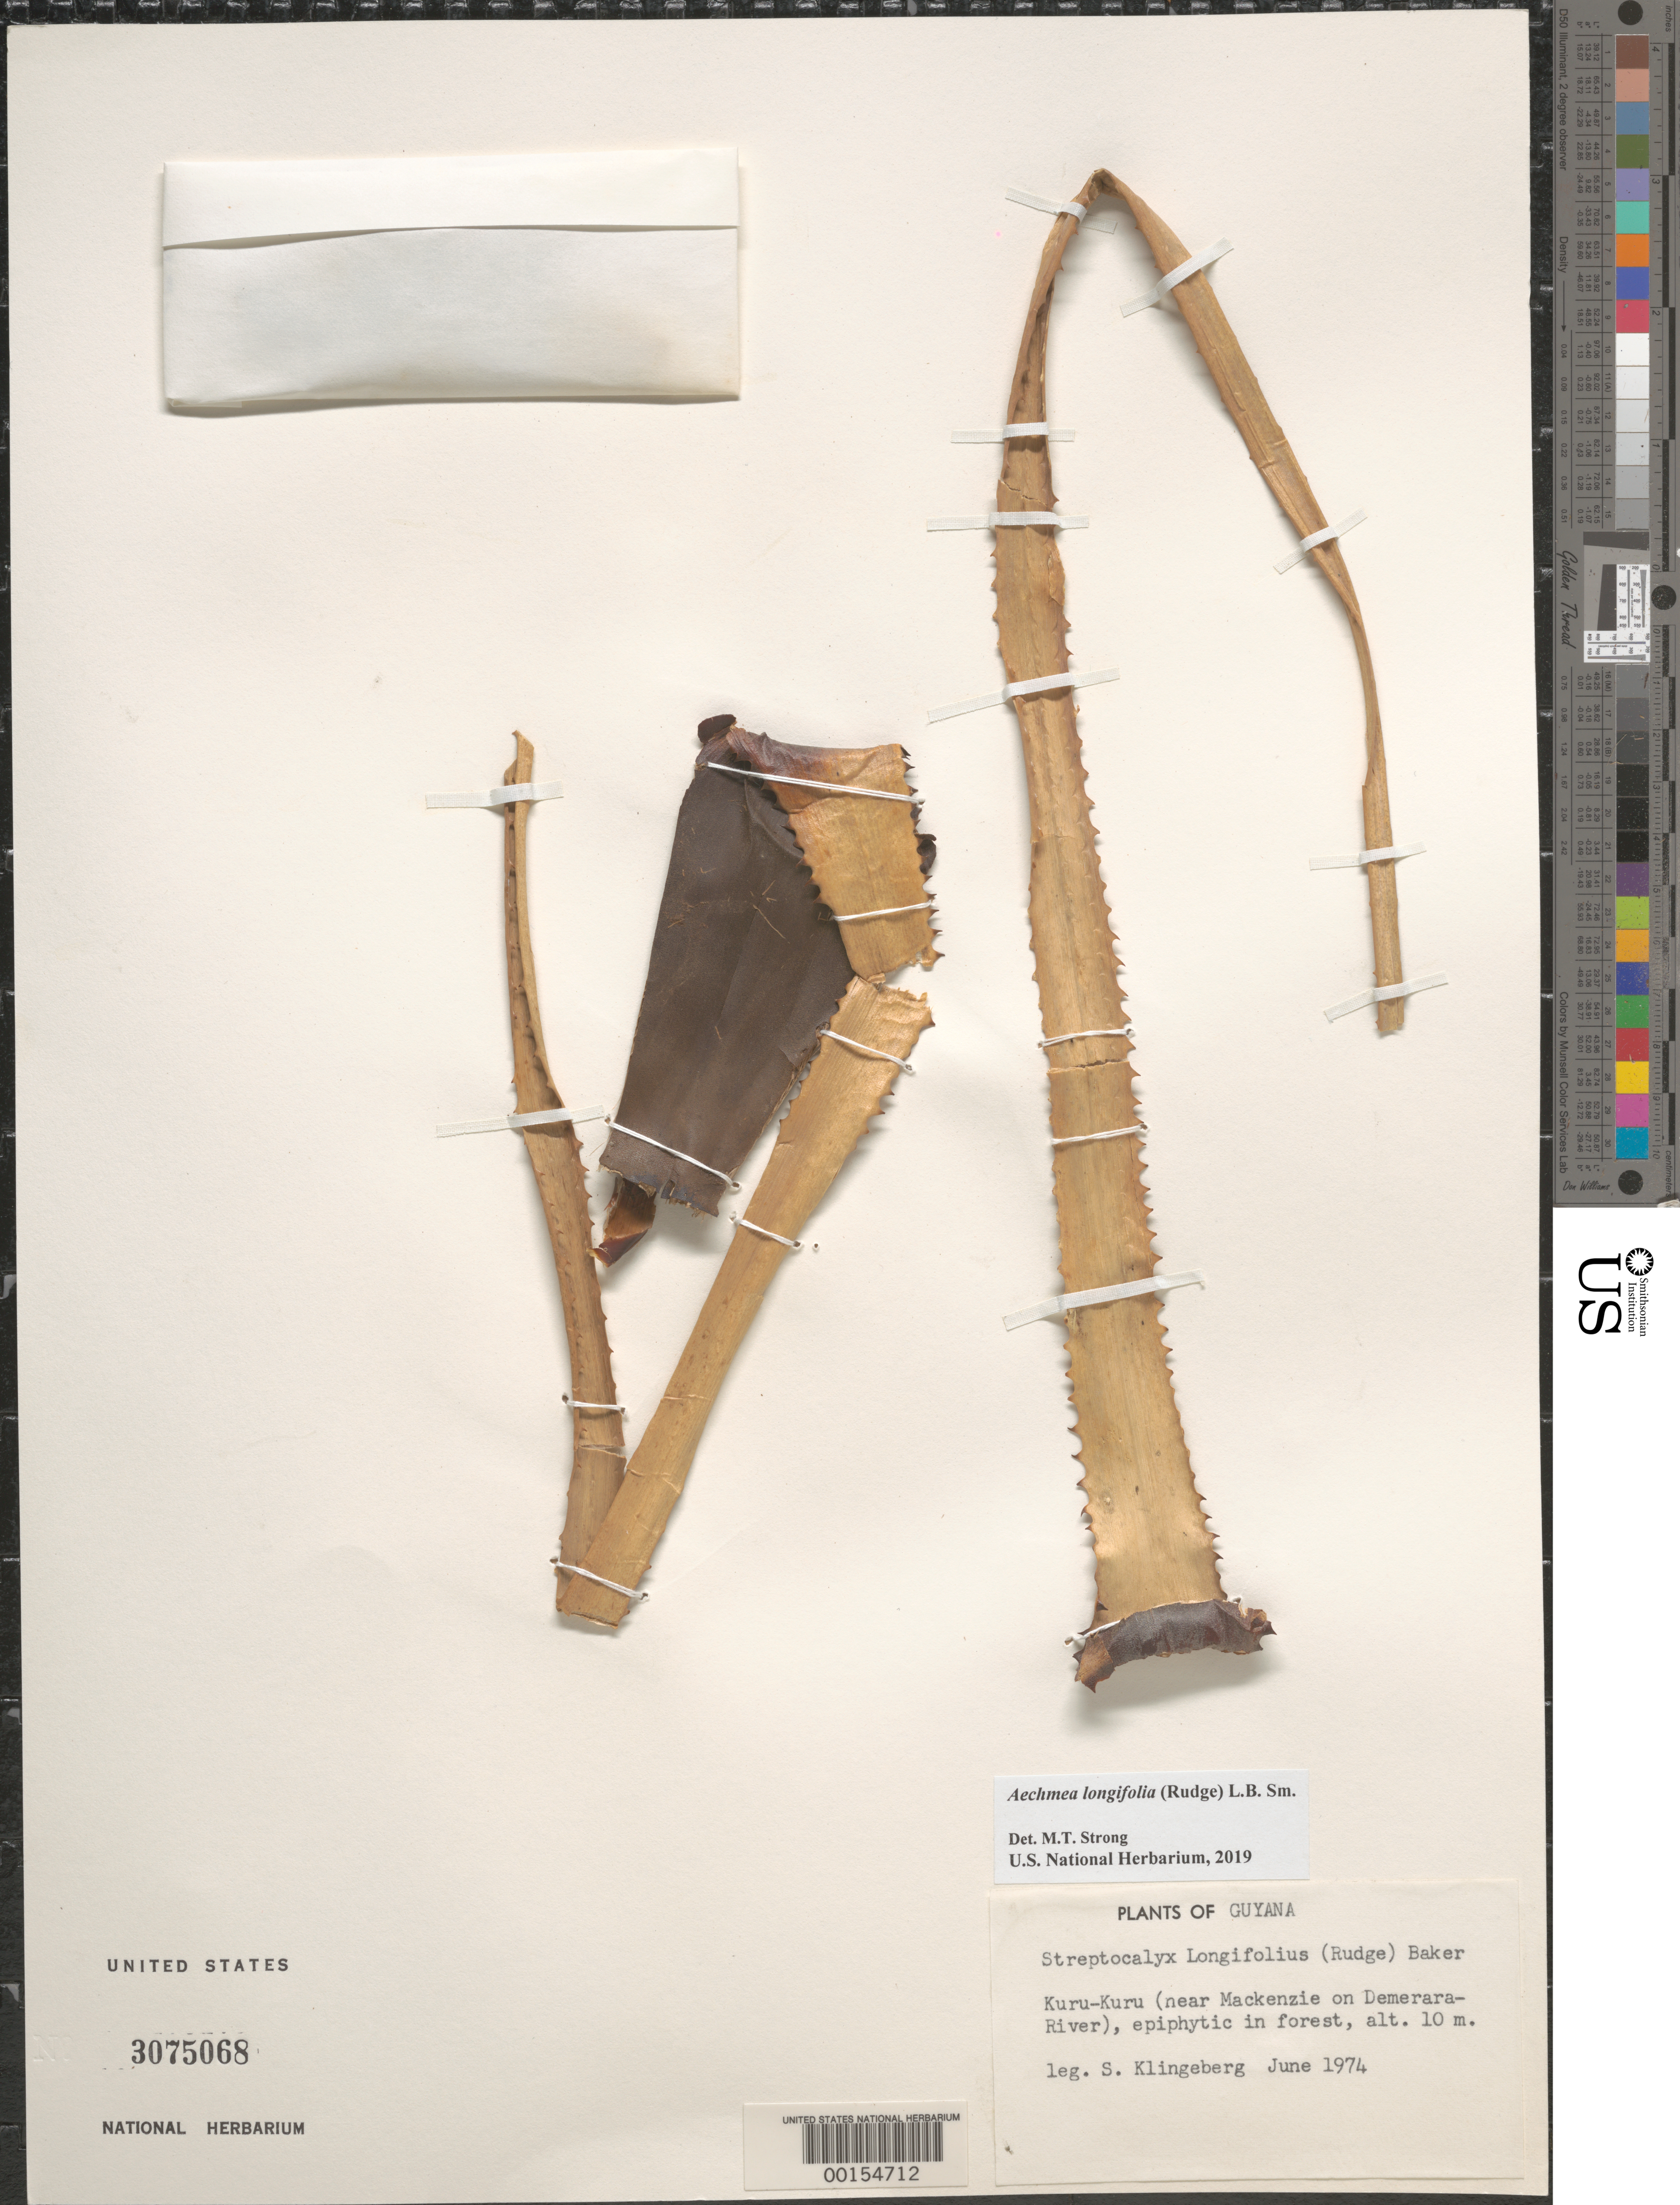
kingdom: Plantae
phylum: Tracheophyta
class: Liliopsida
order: Poales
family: Bromeliaceae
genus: Aechmea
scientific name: Aechmea longifolia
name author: (Rudge) L.B. Sm. & M.A. Spencer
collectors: S. Klingeberg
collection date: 1974-06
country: Guyana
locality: Kuru-Kuru (near Mackenzie on Demerara-River).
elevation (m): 10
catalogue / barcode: US 3075068